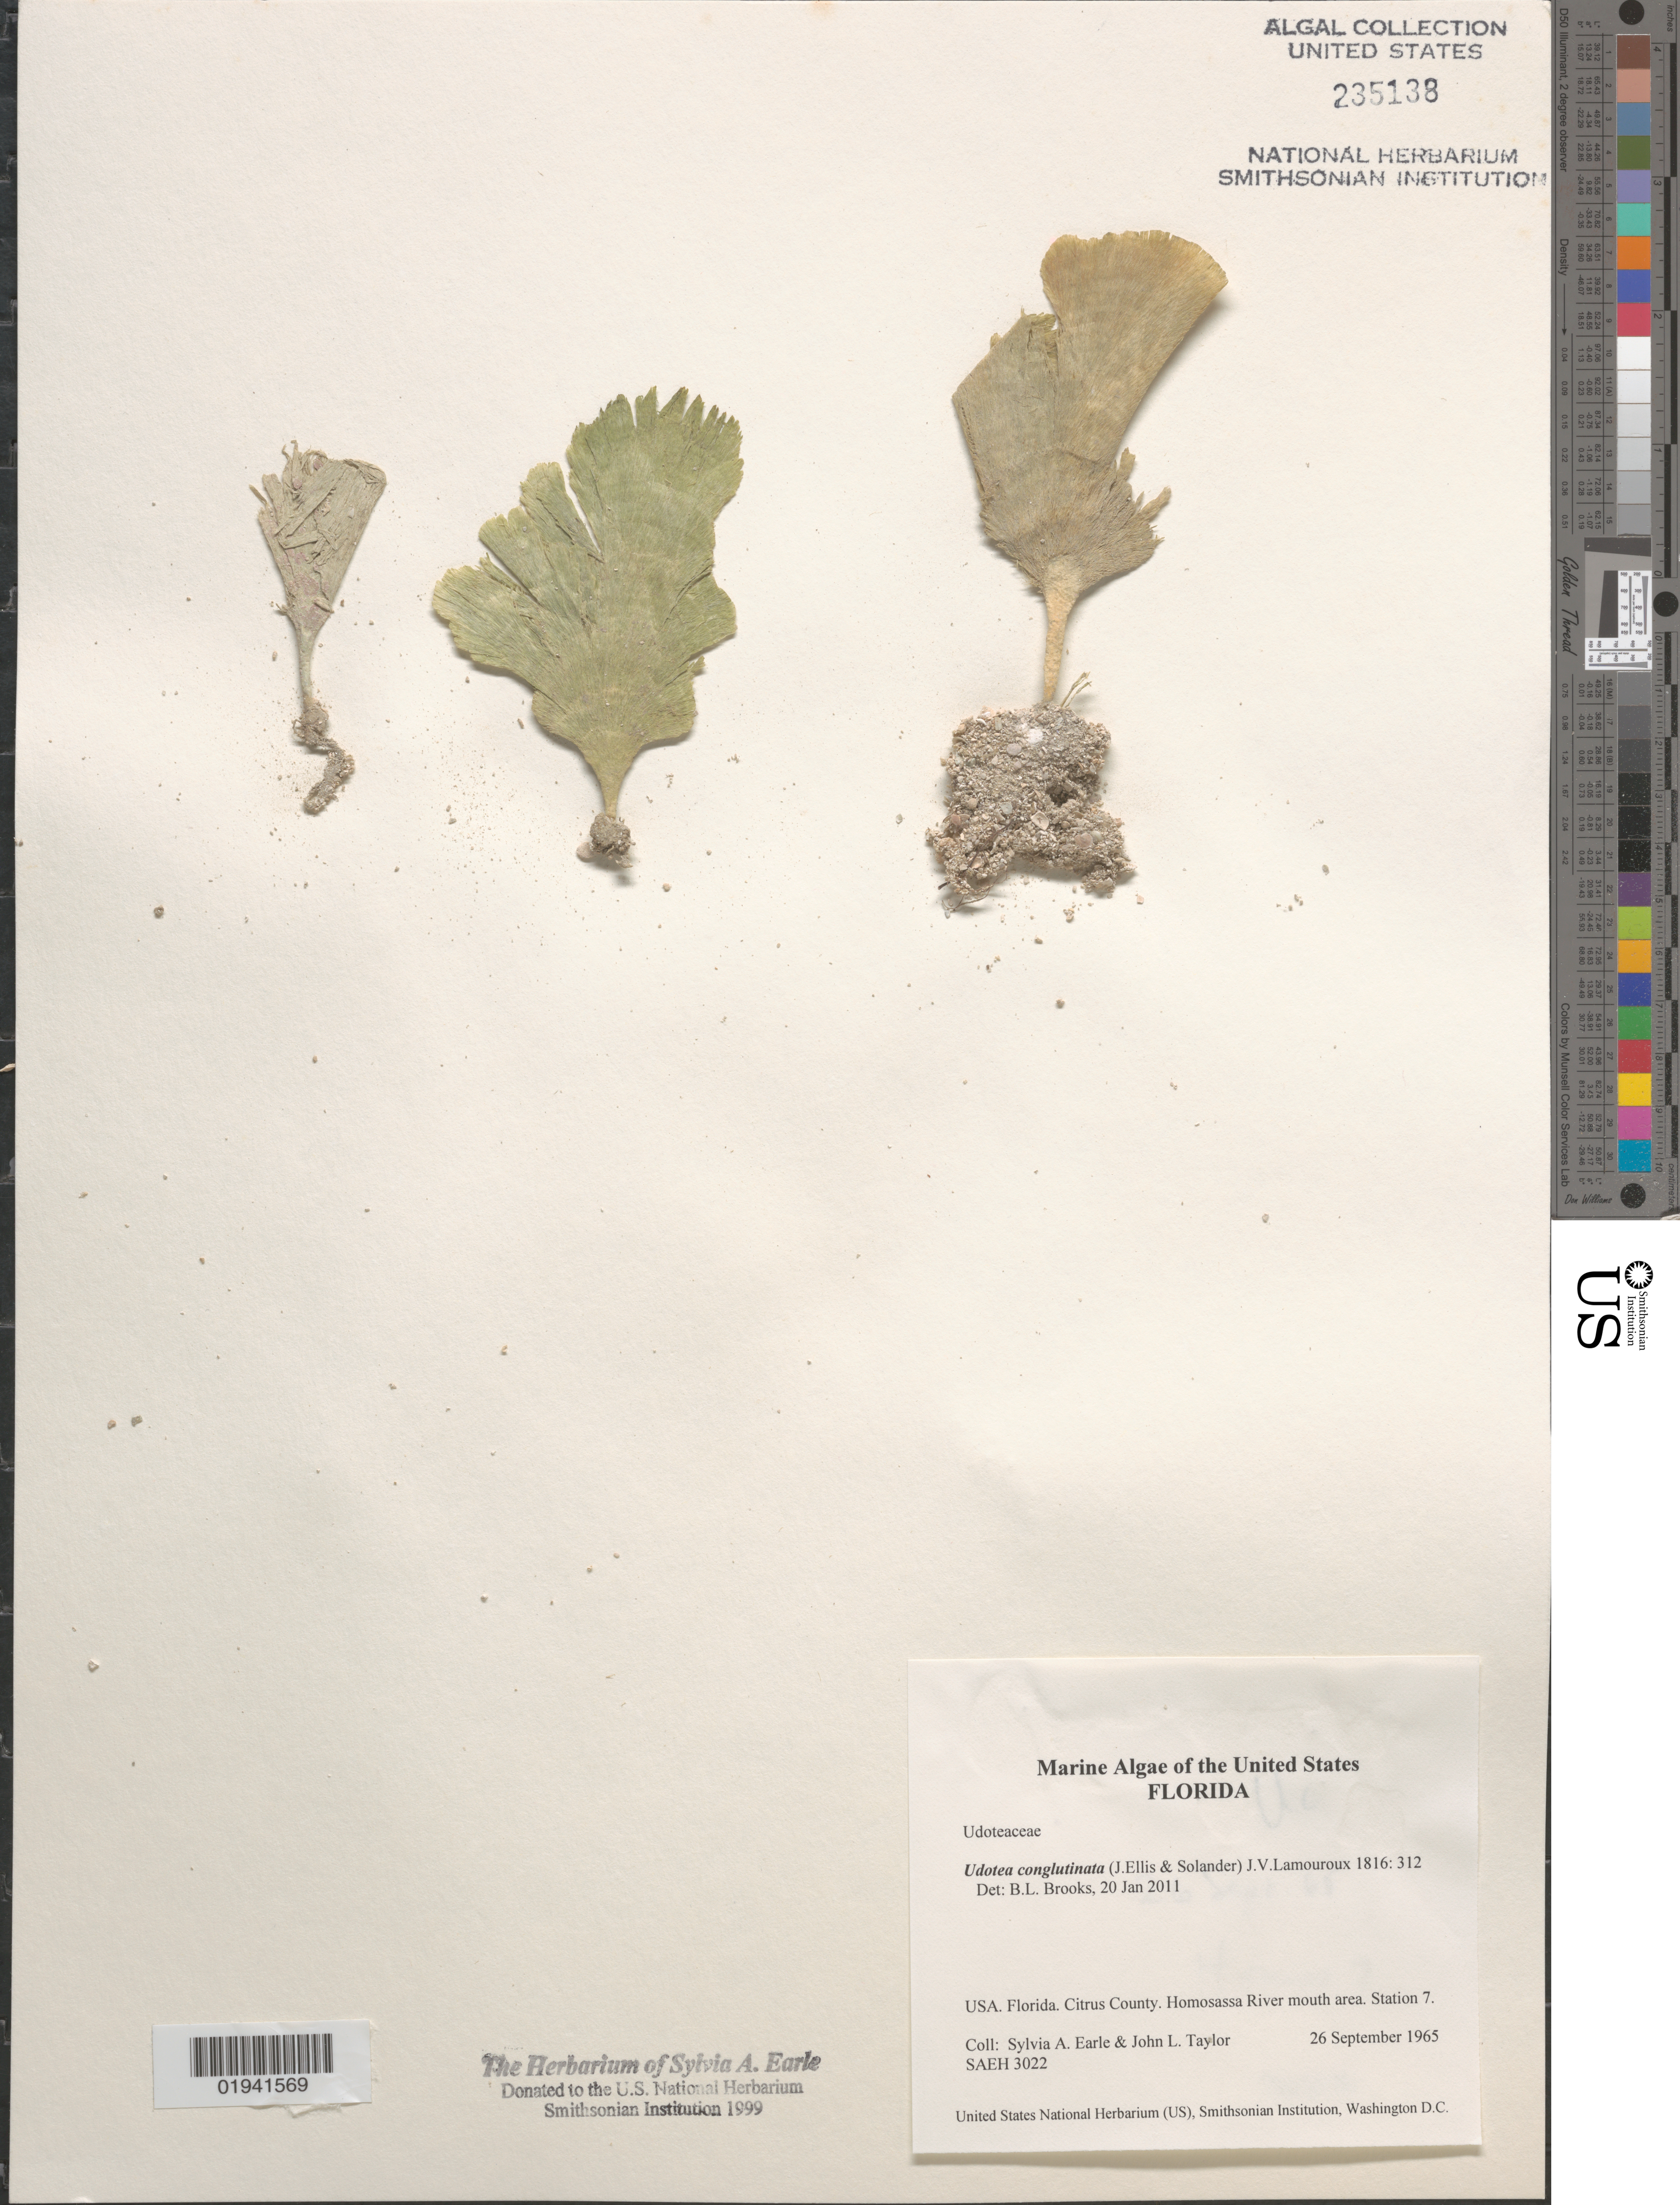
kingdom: Plantae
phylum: Chlorophyta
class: Ulvophyceae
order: Bryopsidales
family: Udoteaceae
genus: Udotea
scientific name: Udotea conglutinata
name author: (Ellis & Sol.) J.V.Lamouroux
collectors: S. A. Earle & J. L. Taylor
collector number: SAEH3022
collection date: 1965-09-26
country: United States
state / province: Florida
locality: Citrus County. Homosassa River mouth area. Station 7.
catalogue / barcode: US 235138